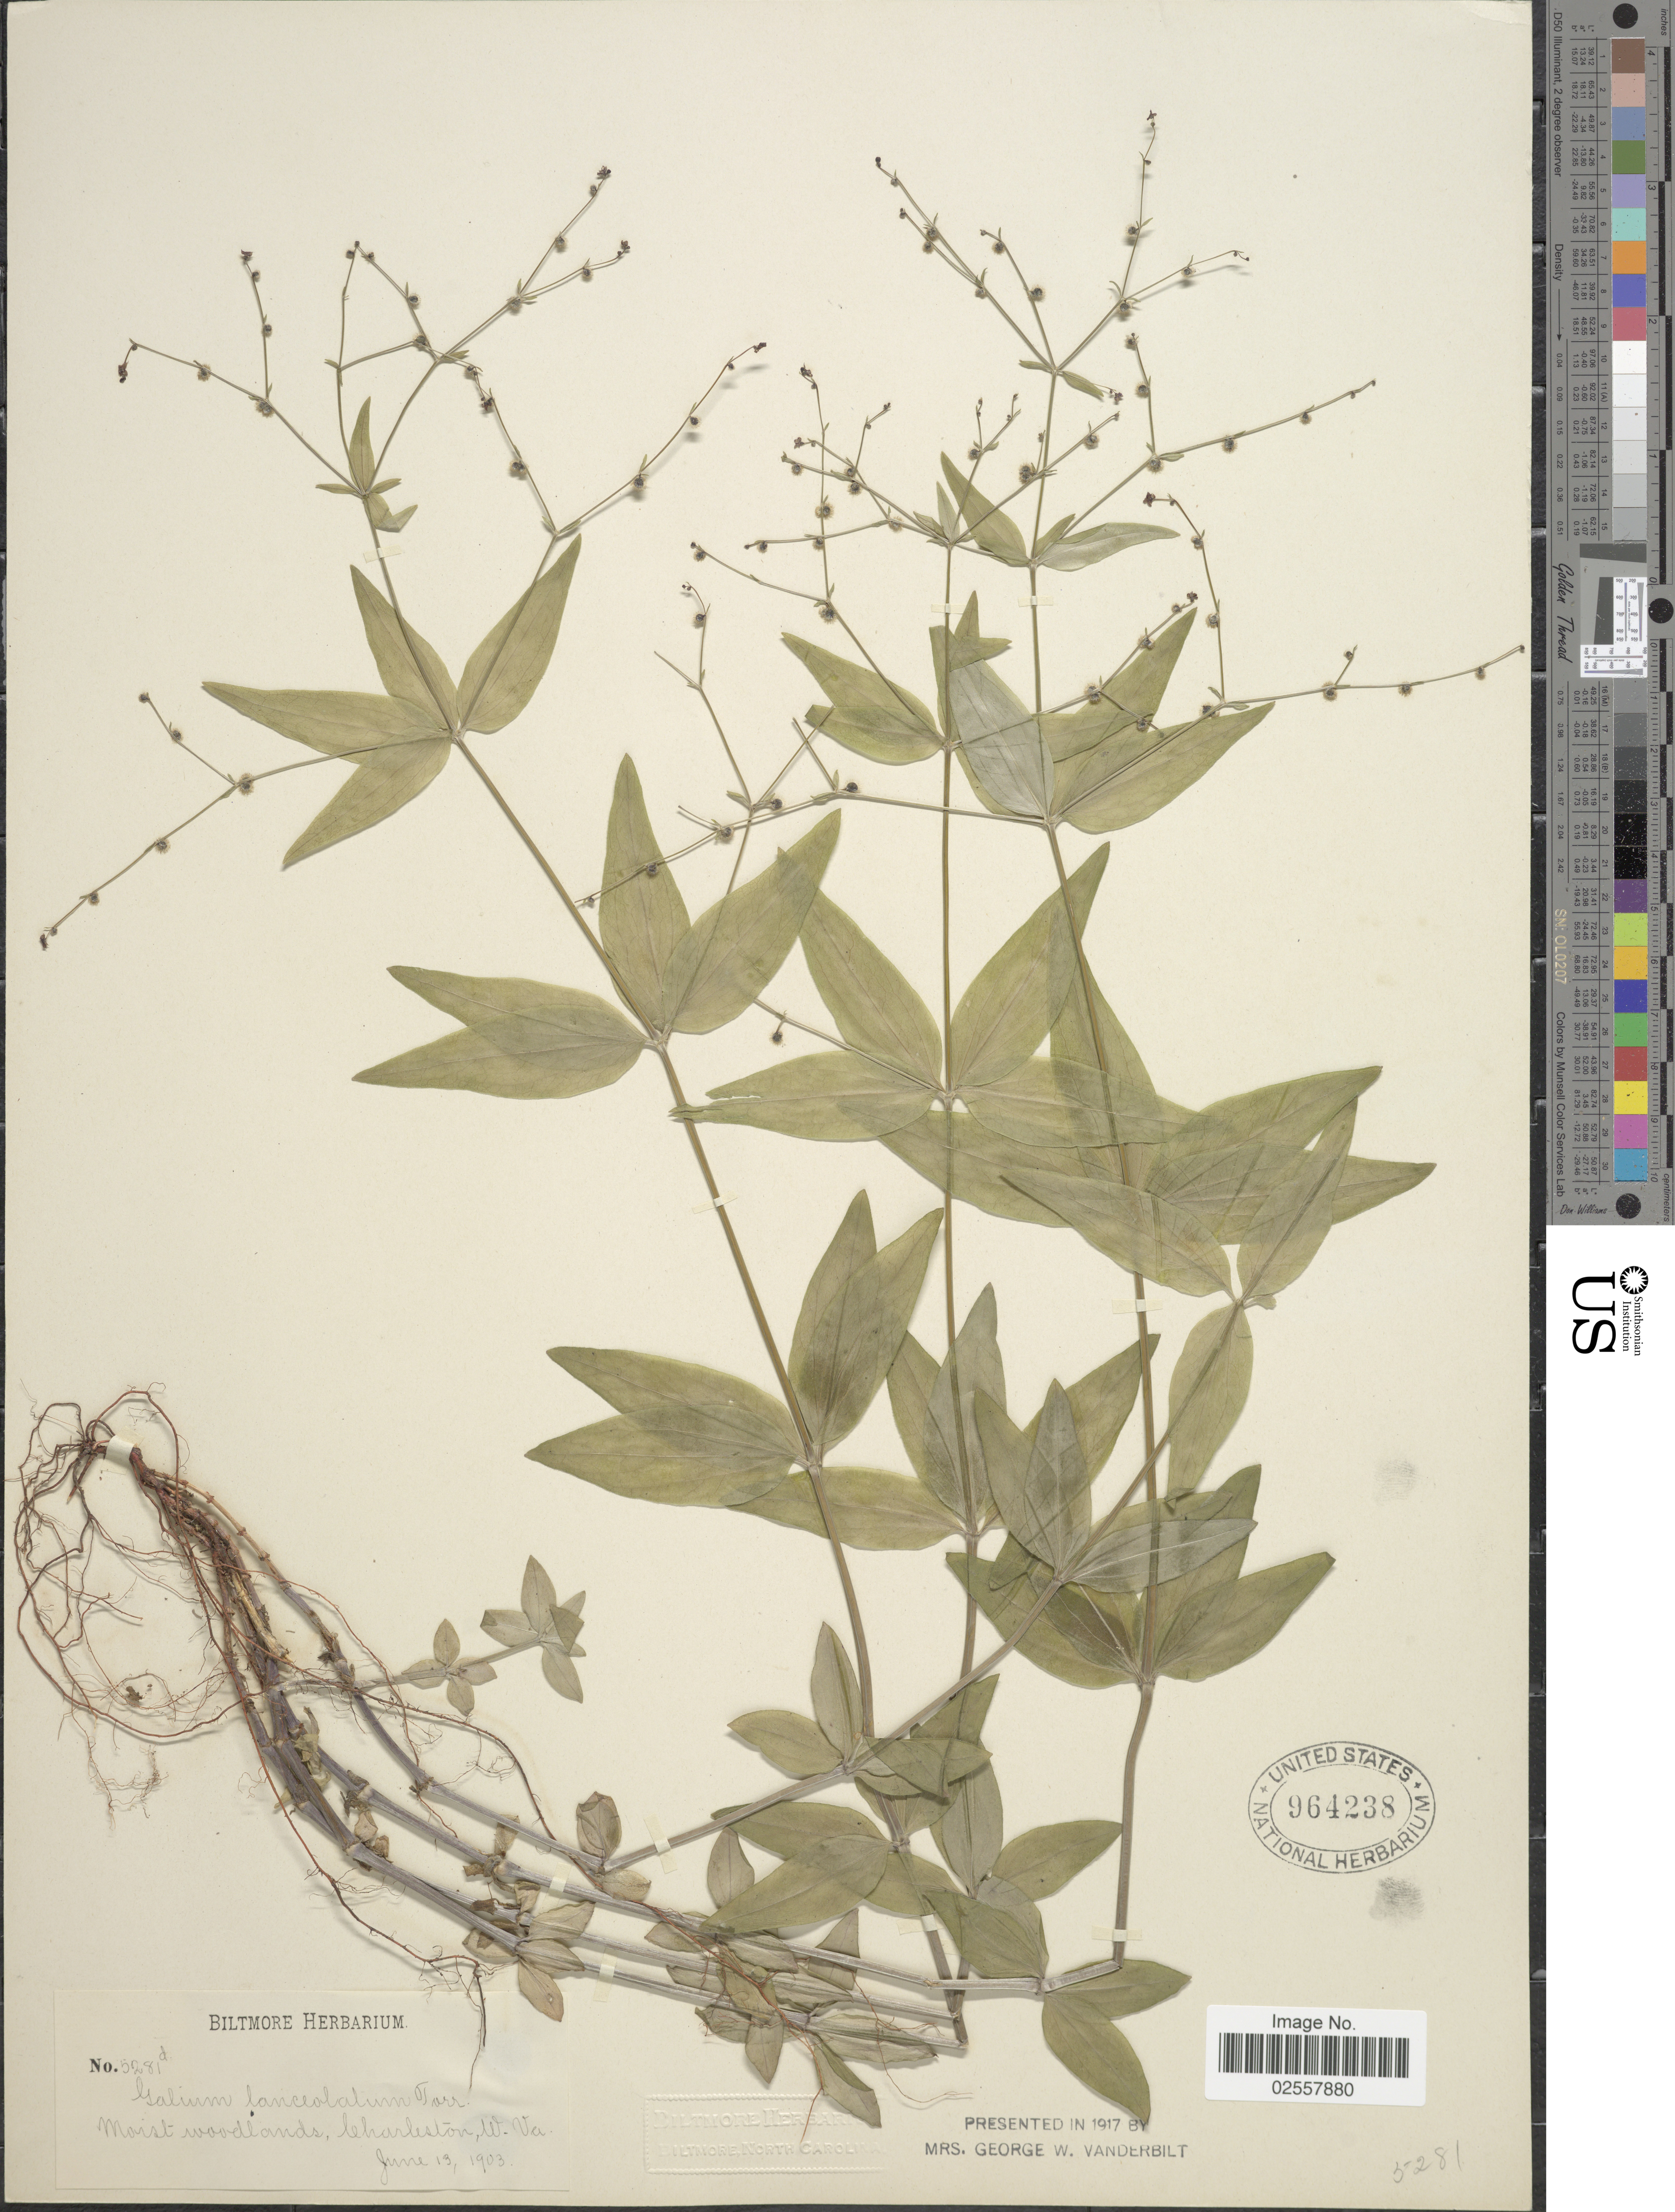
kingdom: Plantae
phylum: Tracheophyta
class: Magnoliopsida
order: Gentianales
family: Rubiaceae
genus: Galium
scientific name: Galium lanceolatum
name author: (Torr. & A. Gray) Torr.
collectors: ex herb. Biltmore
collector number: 5281d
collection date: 1903-06-13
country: United States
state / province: West Virginia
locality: Moist woodlands, Charleston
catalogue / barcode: US 964238